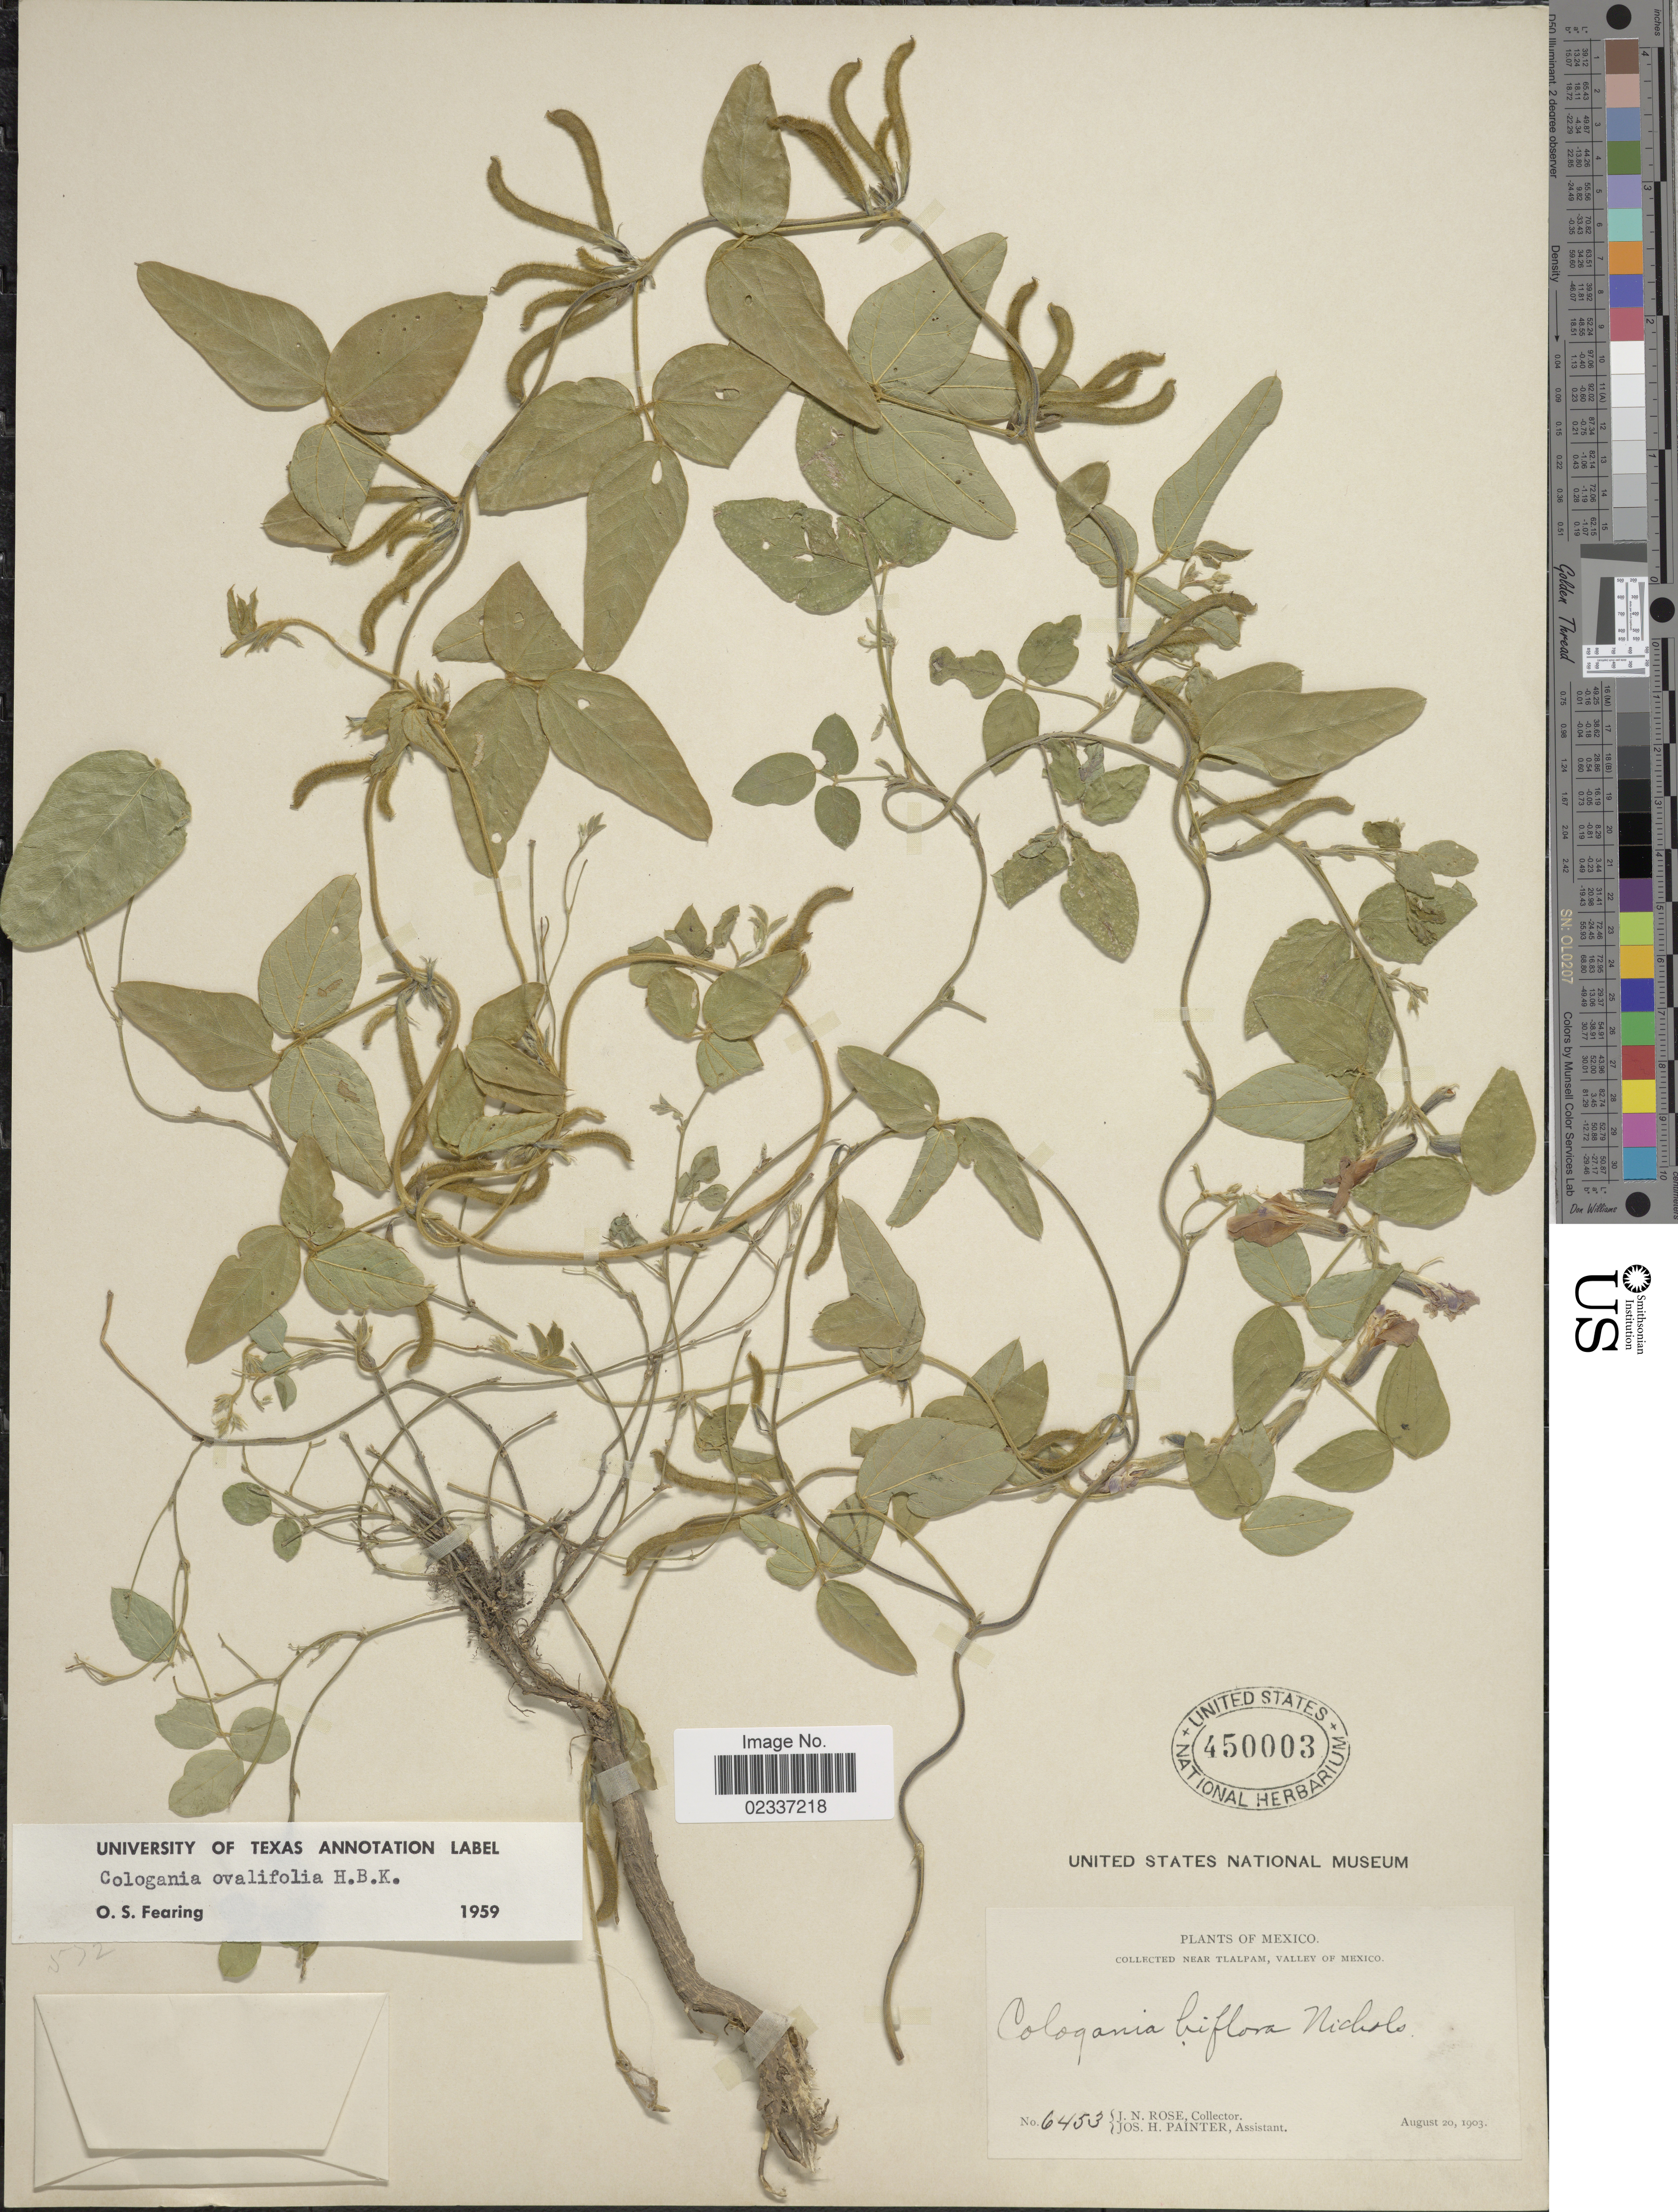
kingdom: Plantae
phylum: Tracheophyta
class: Magnoliopsida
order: Fabales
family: Fabaceae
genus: Cologania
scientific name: Cologania broussonetii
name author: (Balb.) DC.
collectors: J. N. Rose & J. H. Painter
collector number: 6453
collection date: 1903-08-20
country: Mexico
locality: Near Tlalpam, Valley of Mexico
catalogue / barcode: US 450003